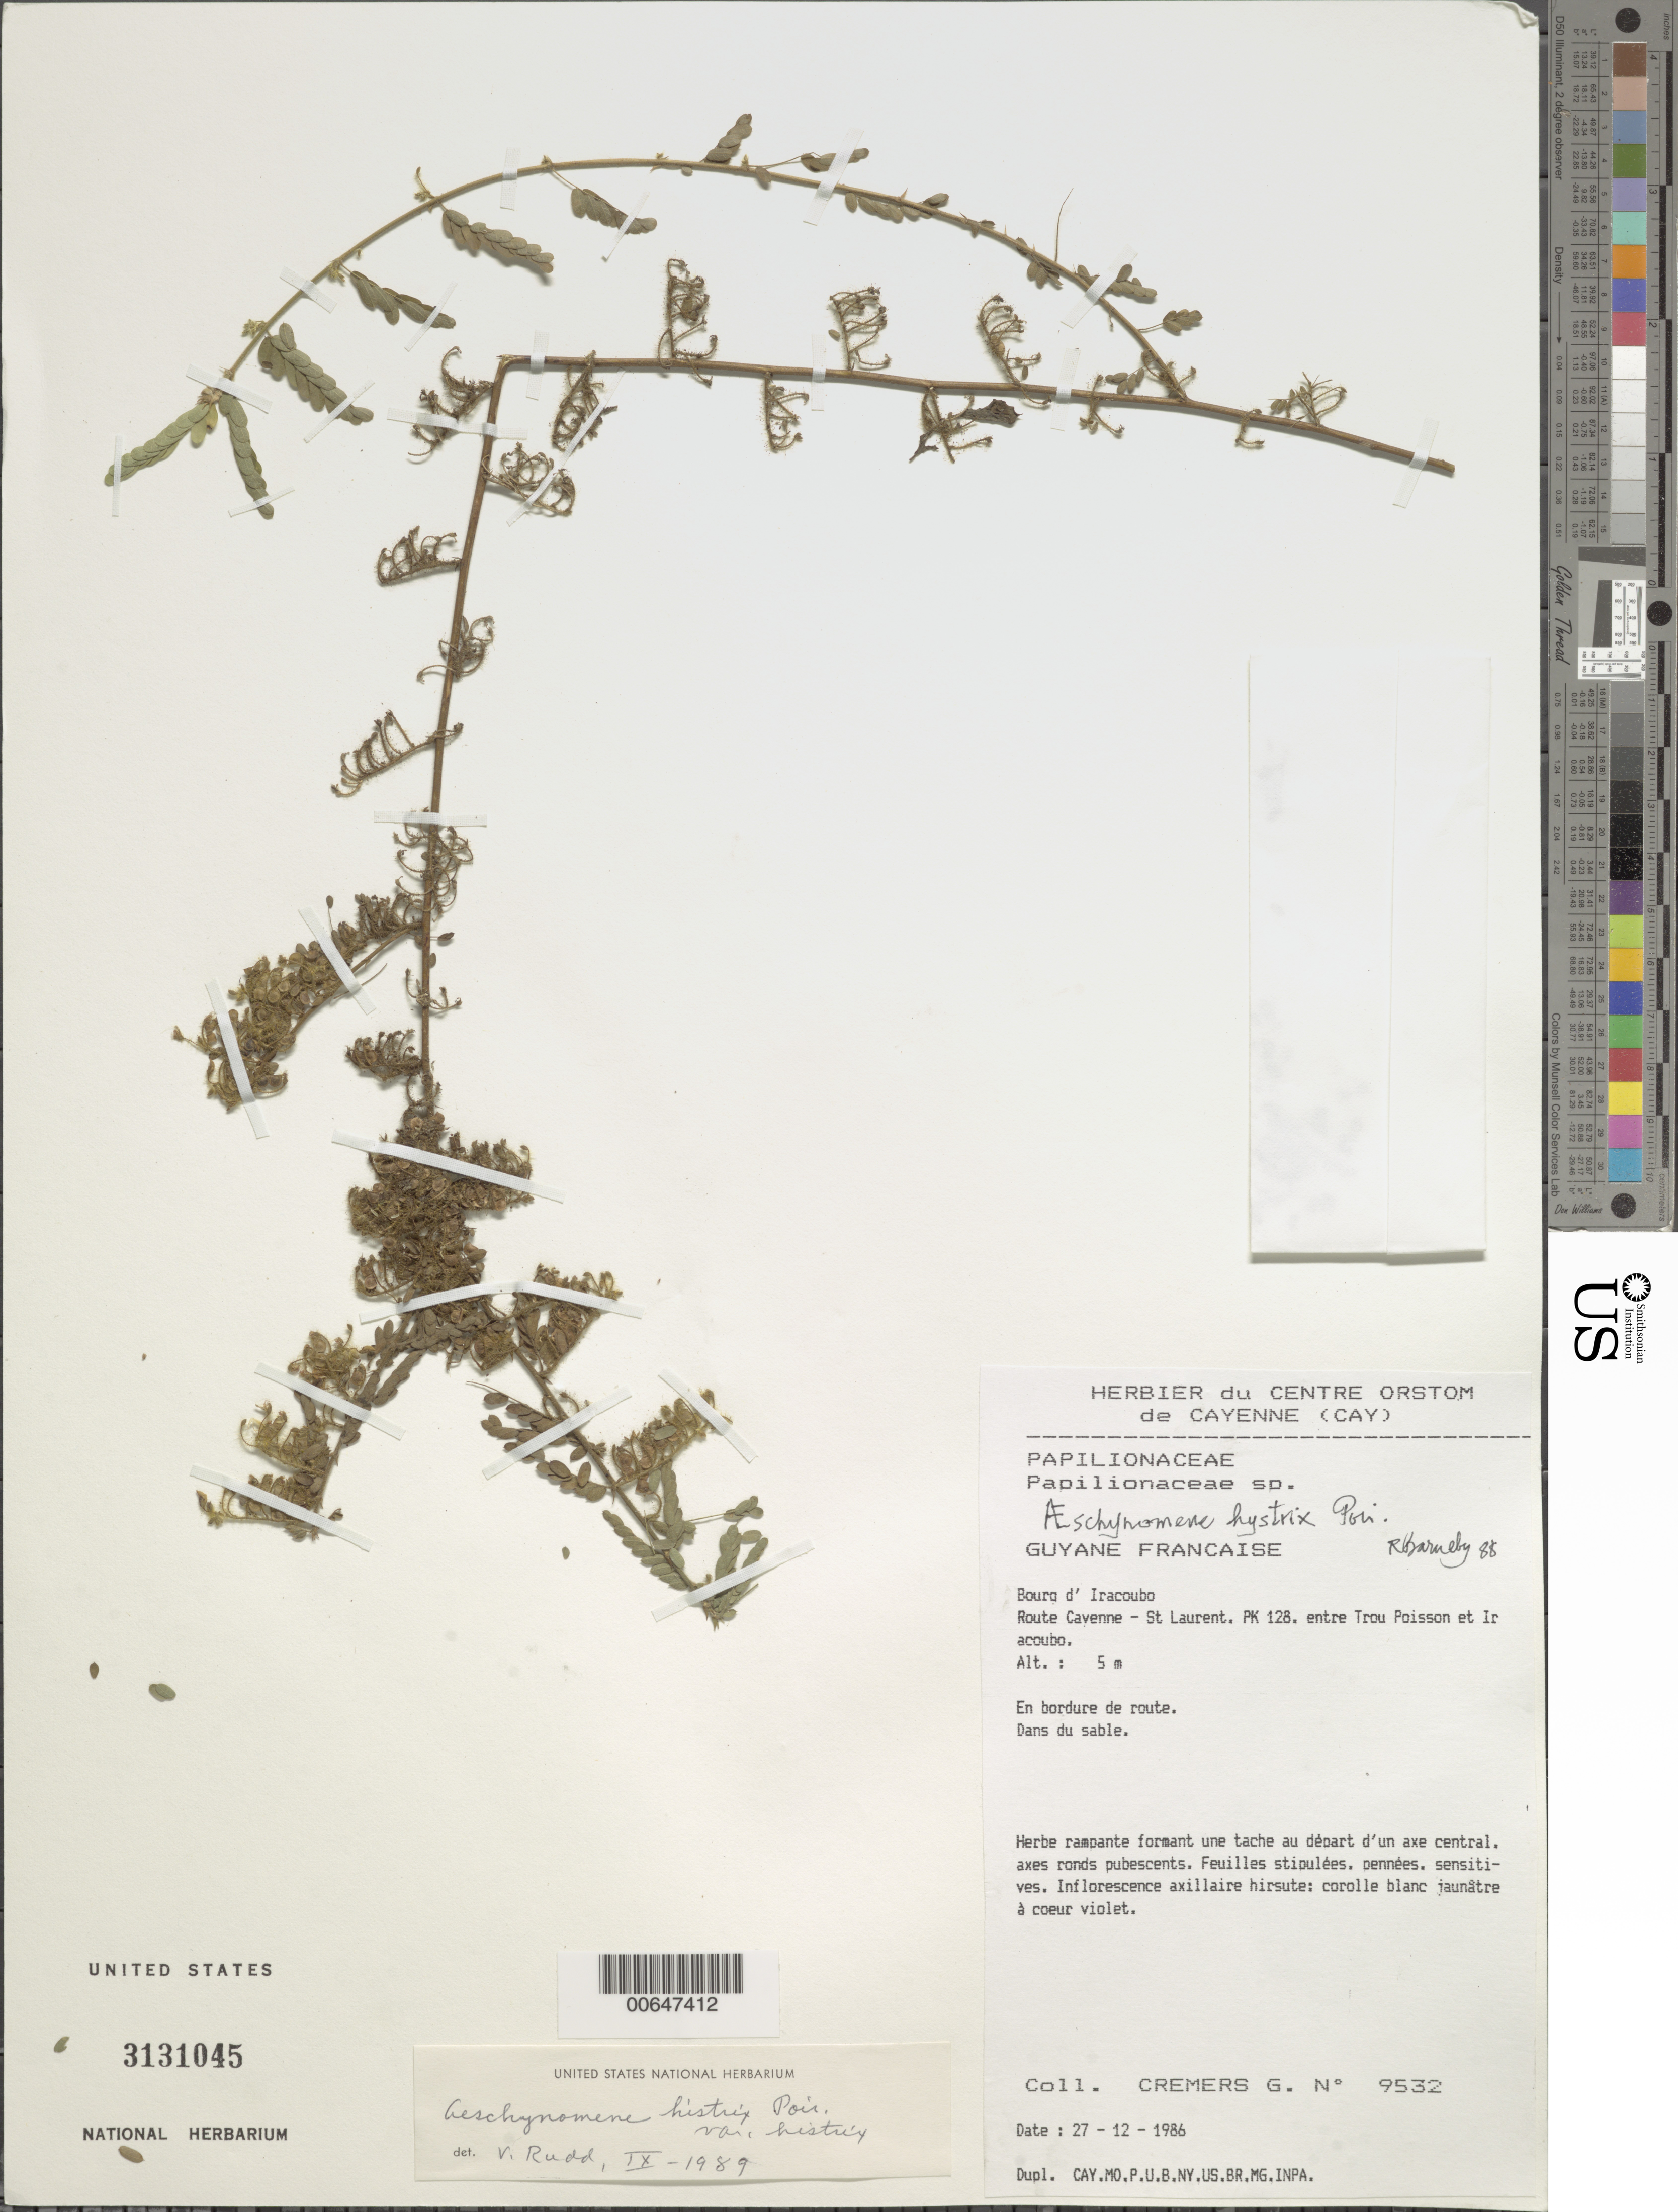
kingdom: Plantae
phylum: Tracheophyta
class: Magnoliopsida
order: Fabales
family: Fabaceae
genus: Aeschynomene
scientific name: Aeschynomene histrix var. histrix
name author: Poir.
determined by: Rudd, V. E.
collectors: G. Cremers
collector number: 9532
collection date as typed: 27-Dec-86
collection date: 1986-12-27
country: French Guiana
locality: Bourg d'Iracoubo, route Cayenne-St. Laurent, PK 128, betw. Trou Poisson & Iracoubo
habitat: Bordure de route. Dans un sable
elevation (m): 5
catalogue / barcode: US 3131045